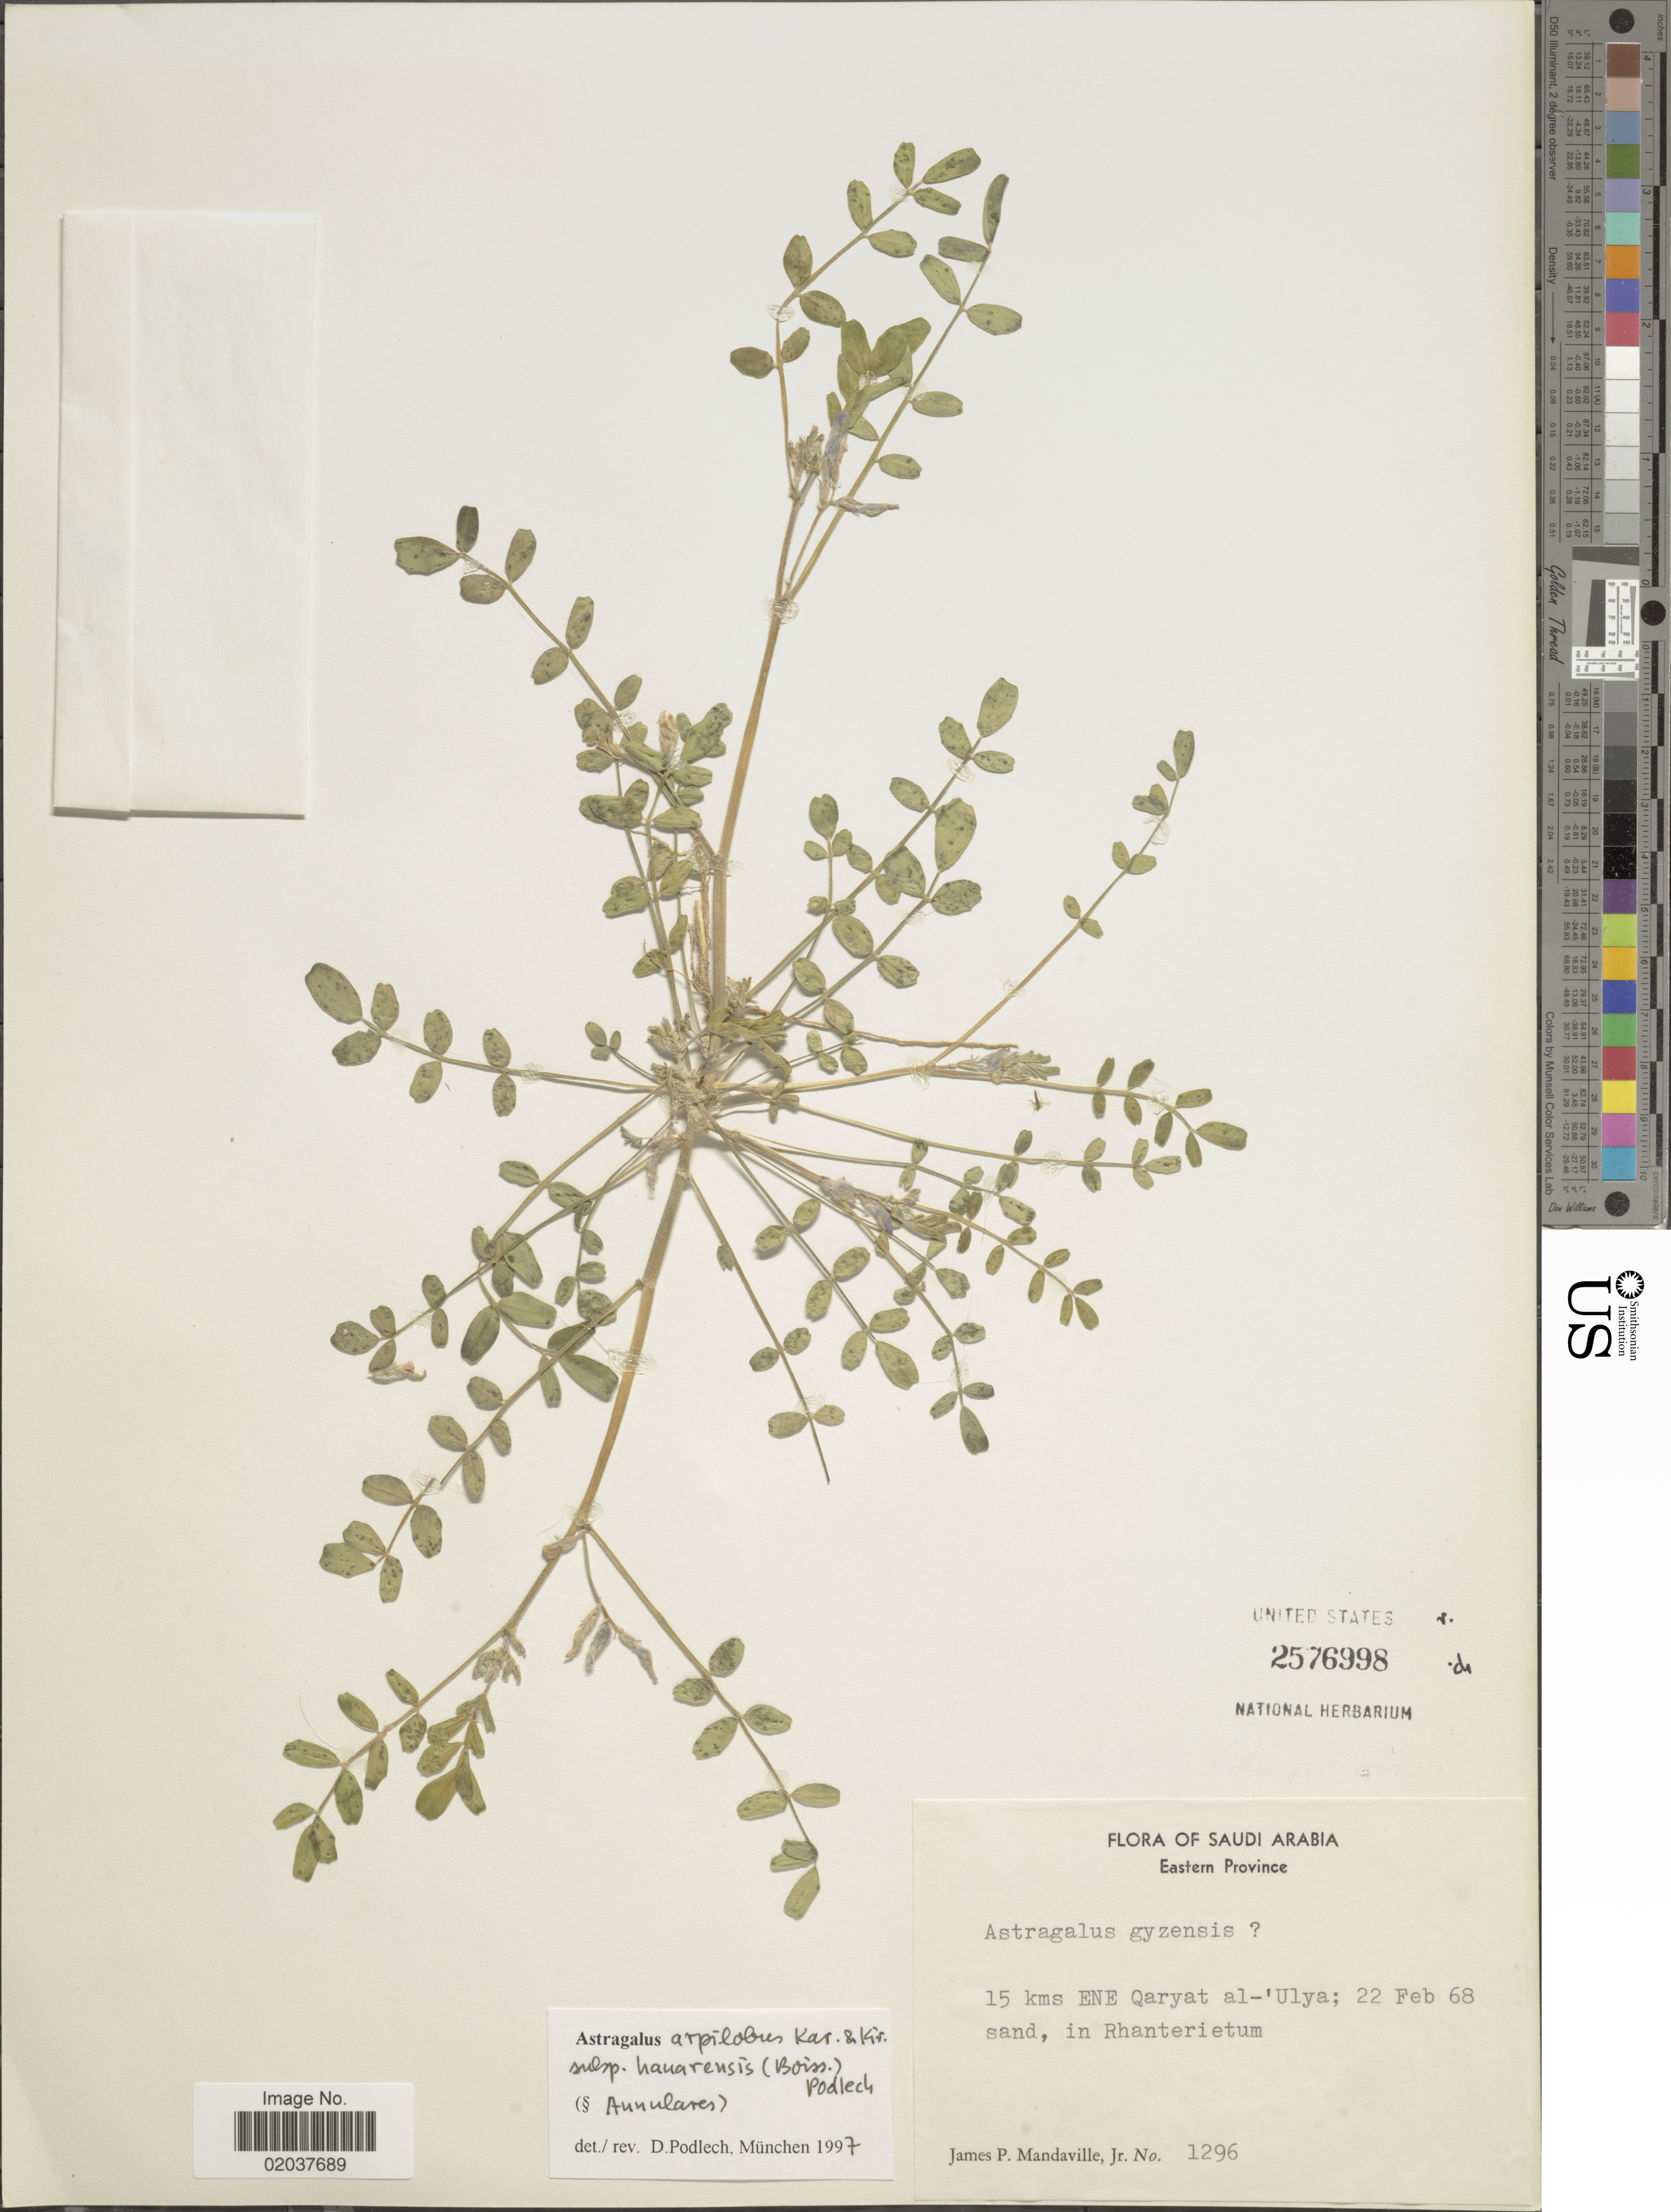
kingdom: Plantae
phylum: Tracheophyta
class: Magnoliopsida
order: Fabales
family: Fabaceae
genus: Astragalus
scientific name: Astragalus arpilobus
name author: Kar. & Kir.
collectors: J. Mandaville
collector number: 1296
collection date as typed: Transcribed d/m/y: 22/2/68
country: Saudi Arabia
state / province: Ash Sharqiyah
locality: Eastern Province, 15 kms ENE Qaryat al-'Ulya, Rhanterietum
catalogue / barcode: US 2576998